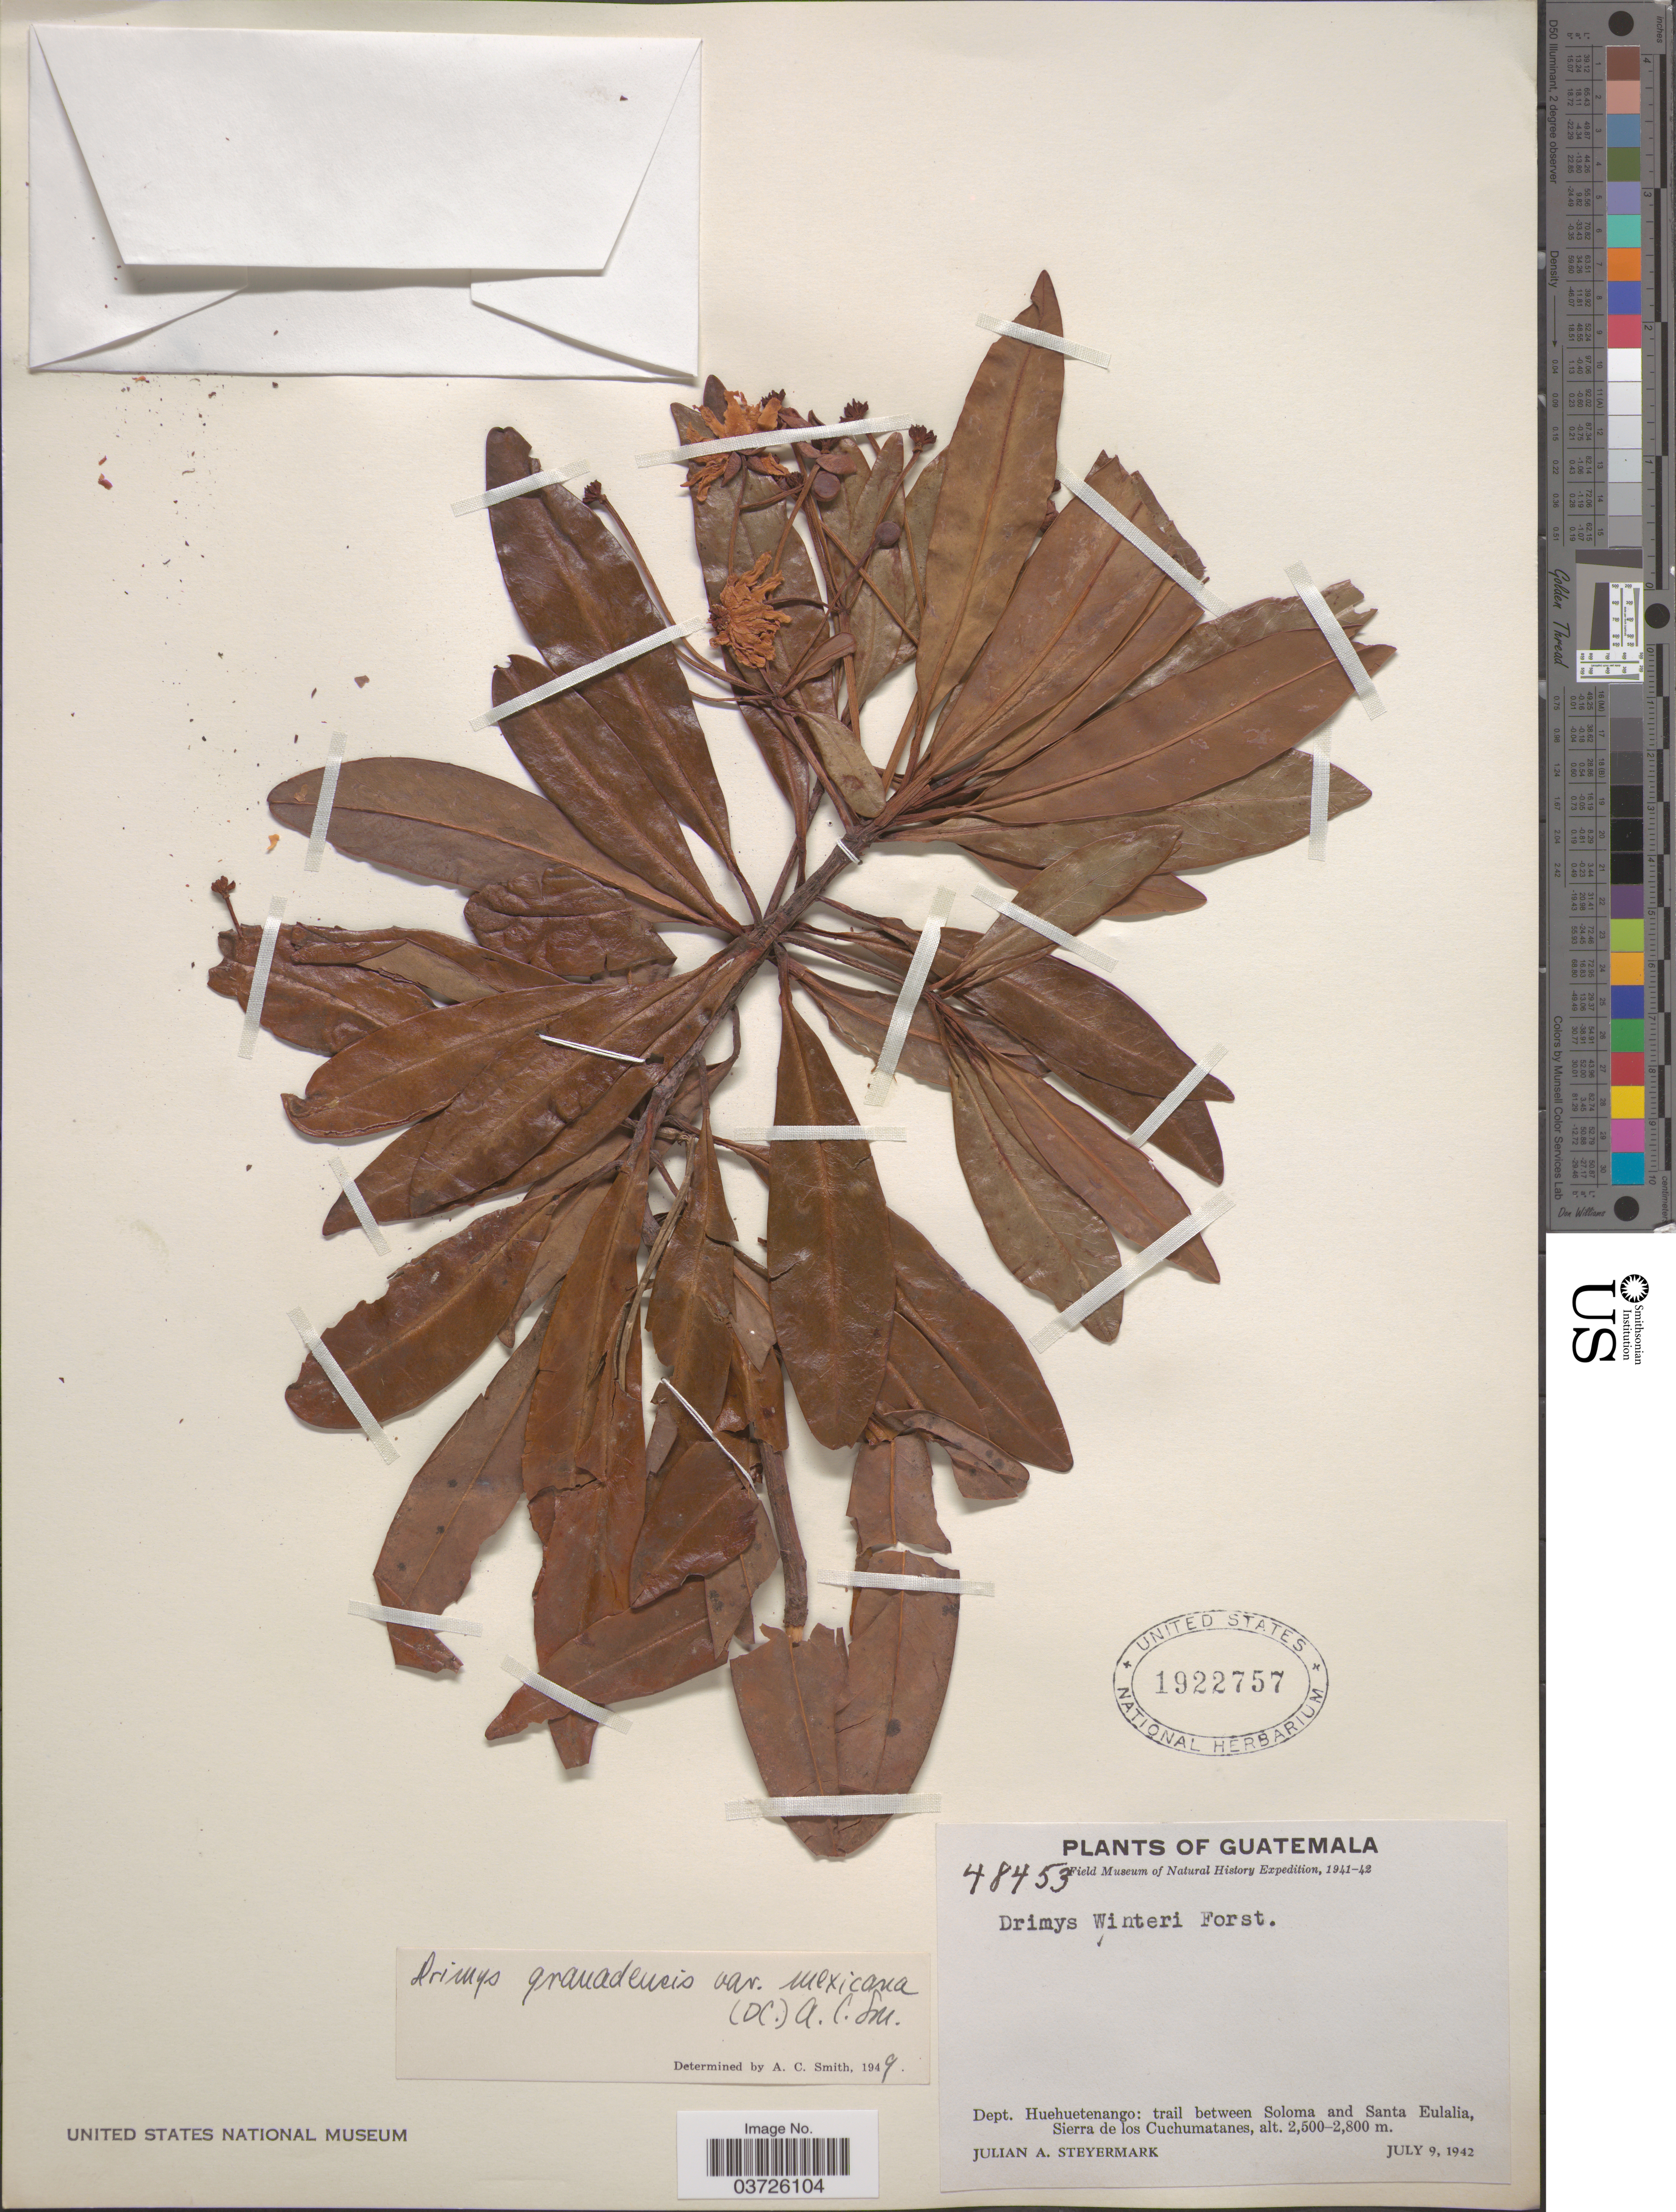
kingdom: Plantae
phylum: Tracheophyta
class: Magnoliopsida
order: Canellales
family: Winteraceae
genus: Drimys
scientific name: Drimys granadensis var. mexicana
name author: L. f.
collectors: J. Steyermark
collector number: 48453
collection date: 1942-07-09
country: Guatemala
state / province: Huehuetenango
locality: Dept. Huehuetenango: trail between Soloma and Santa Eulalia, Sierra de los Cuchumatanes.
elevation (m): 2500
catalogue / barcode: US 1922757